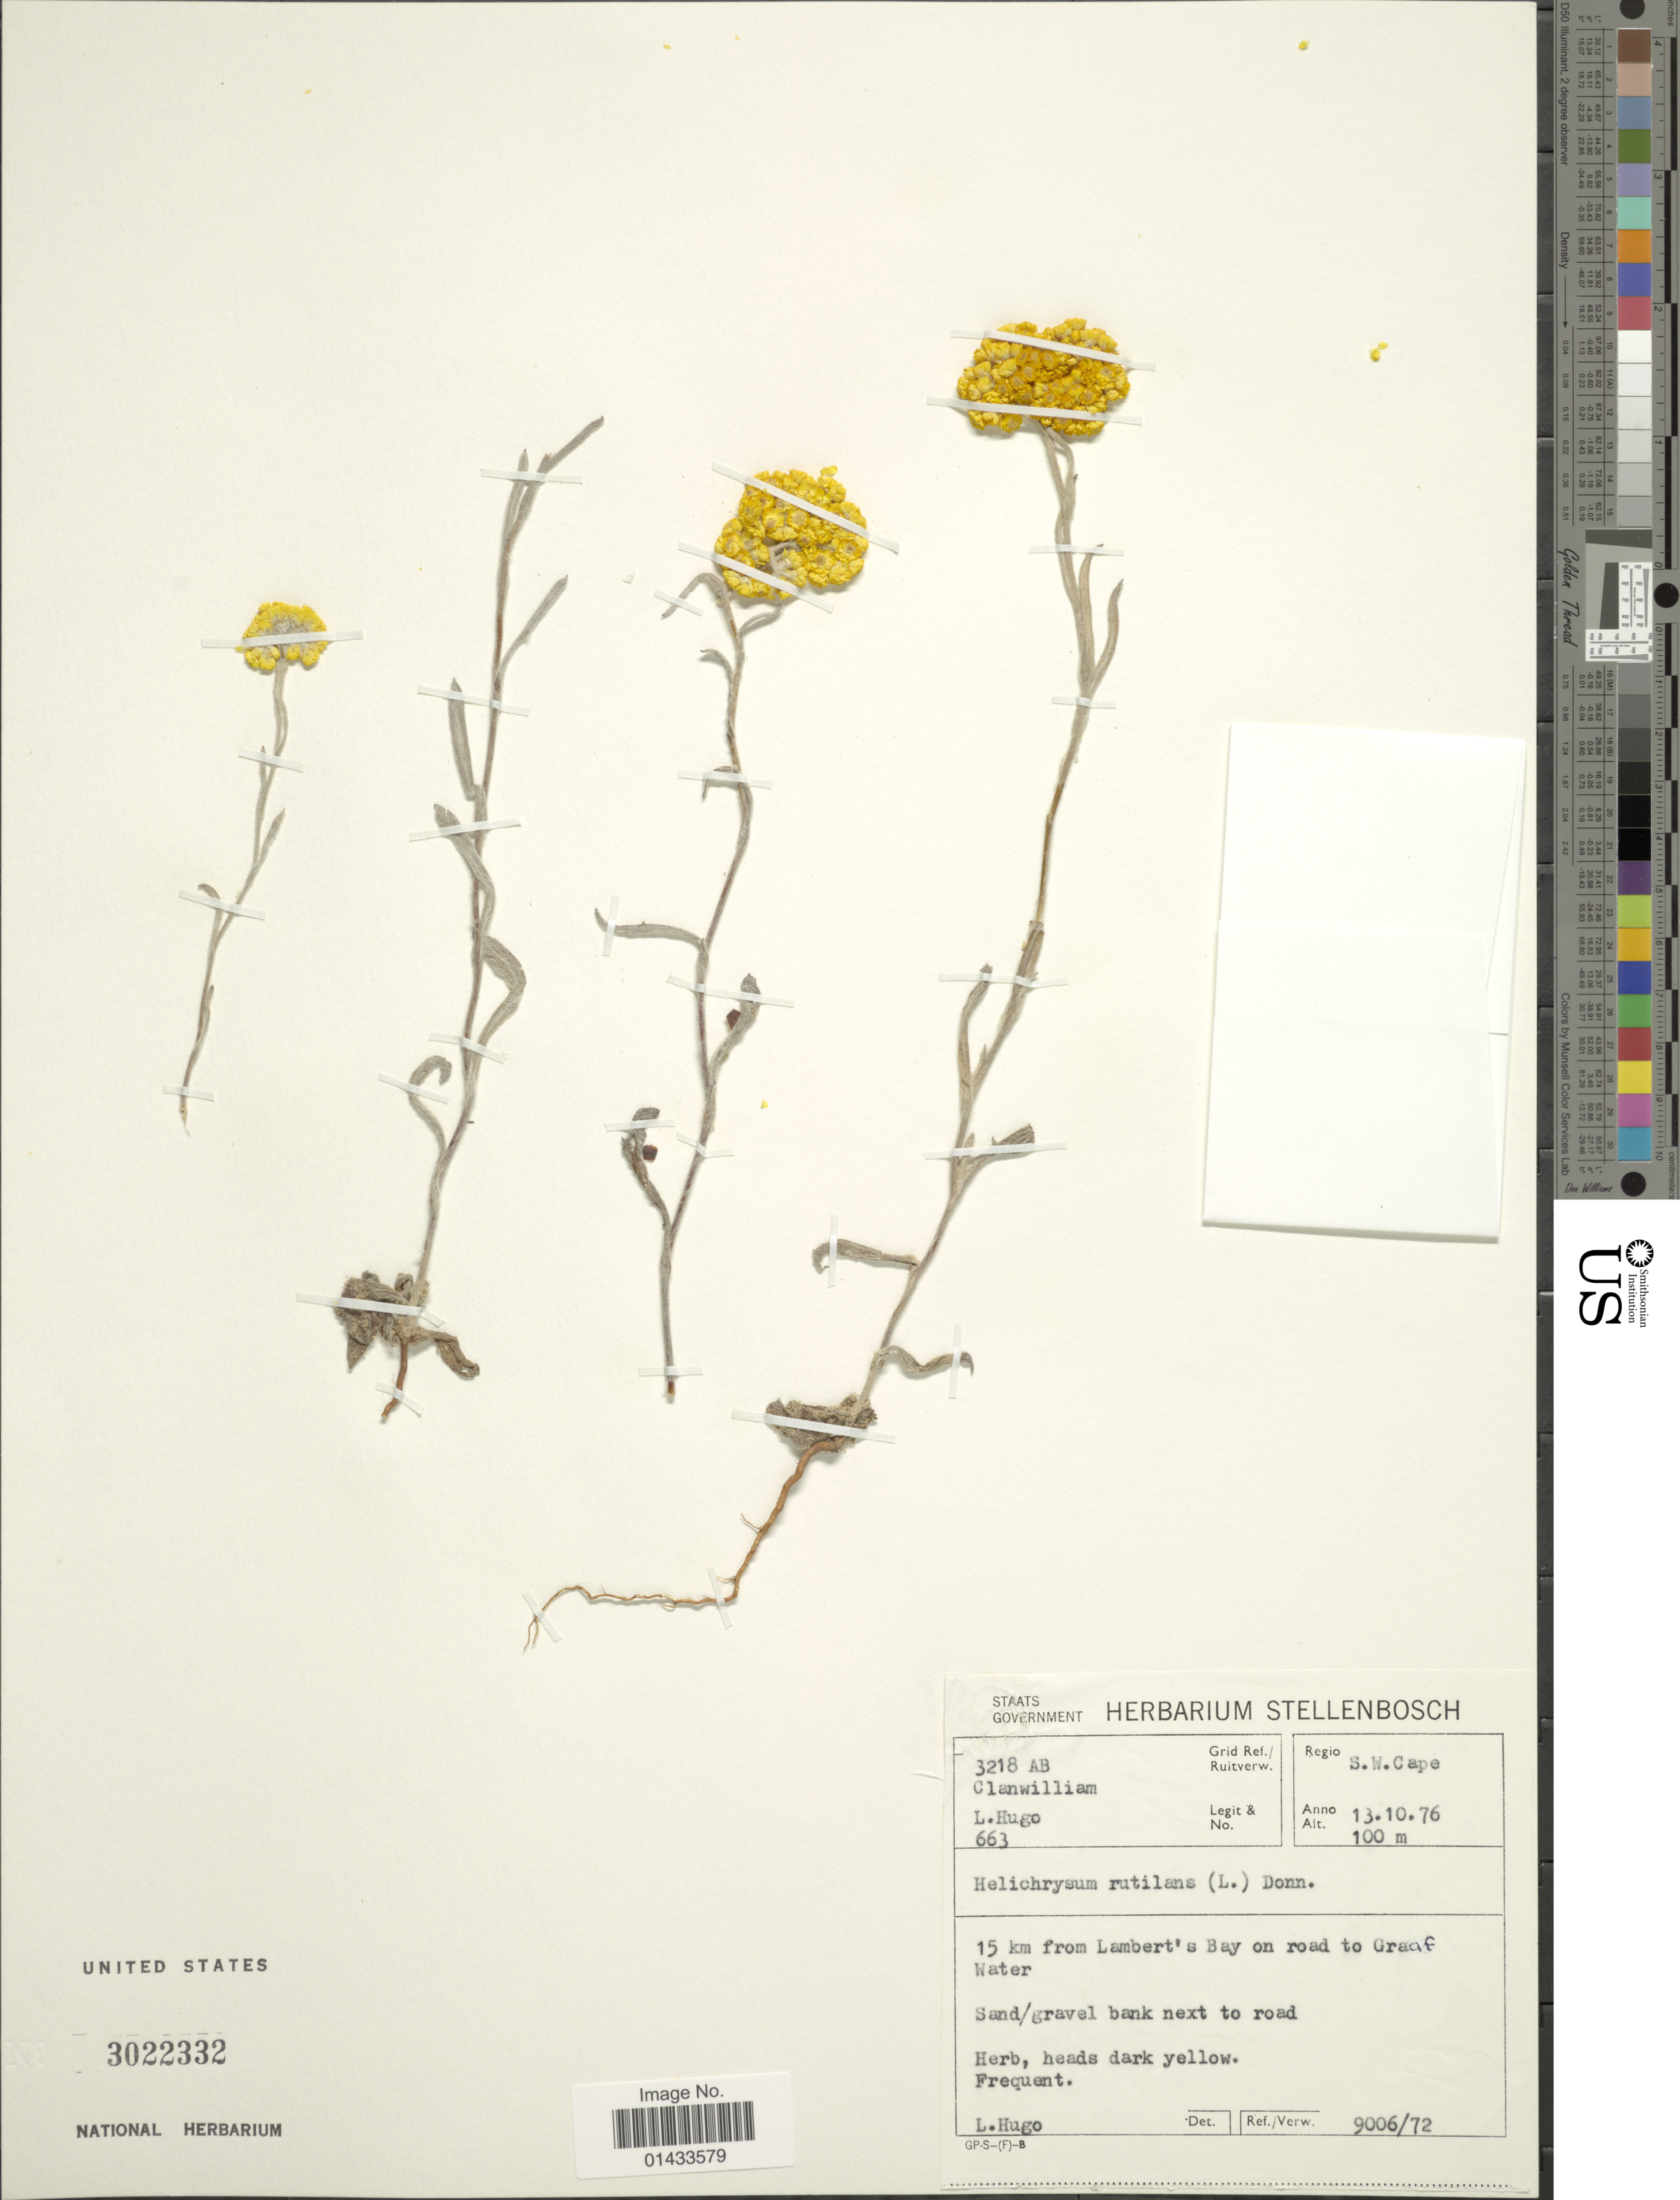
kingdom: Plantae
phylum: Tracheophyta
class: Magnoliopsida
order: Asterales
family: Asteraceae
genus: Helichrysum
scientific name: Helichrysum rutilans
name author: (L.) D. Don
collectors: L. Hugo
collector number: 663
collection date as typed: Transcribed d/m/y: 13/10/76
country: South Africa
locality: Regio S. W. Cape, Grid Ref. Ruitverw. 3218 AB Clanwilliam, 15 km from Lambert's Bay on road to Graaf Water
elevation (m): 100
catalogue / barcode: US 3022332